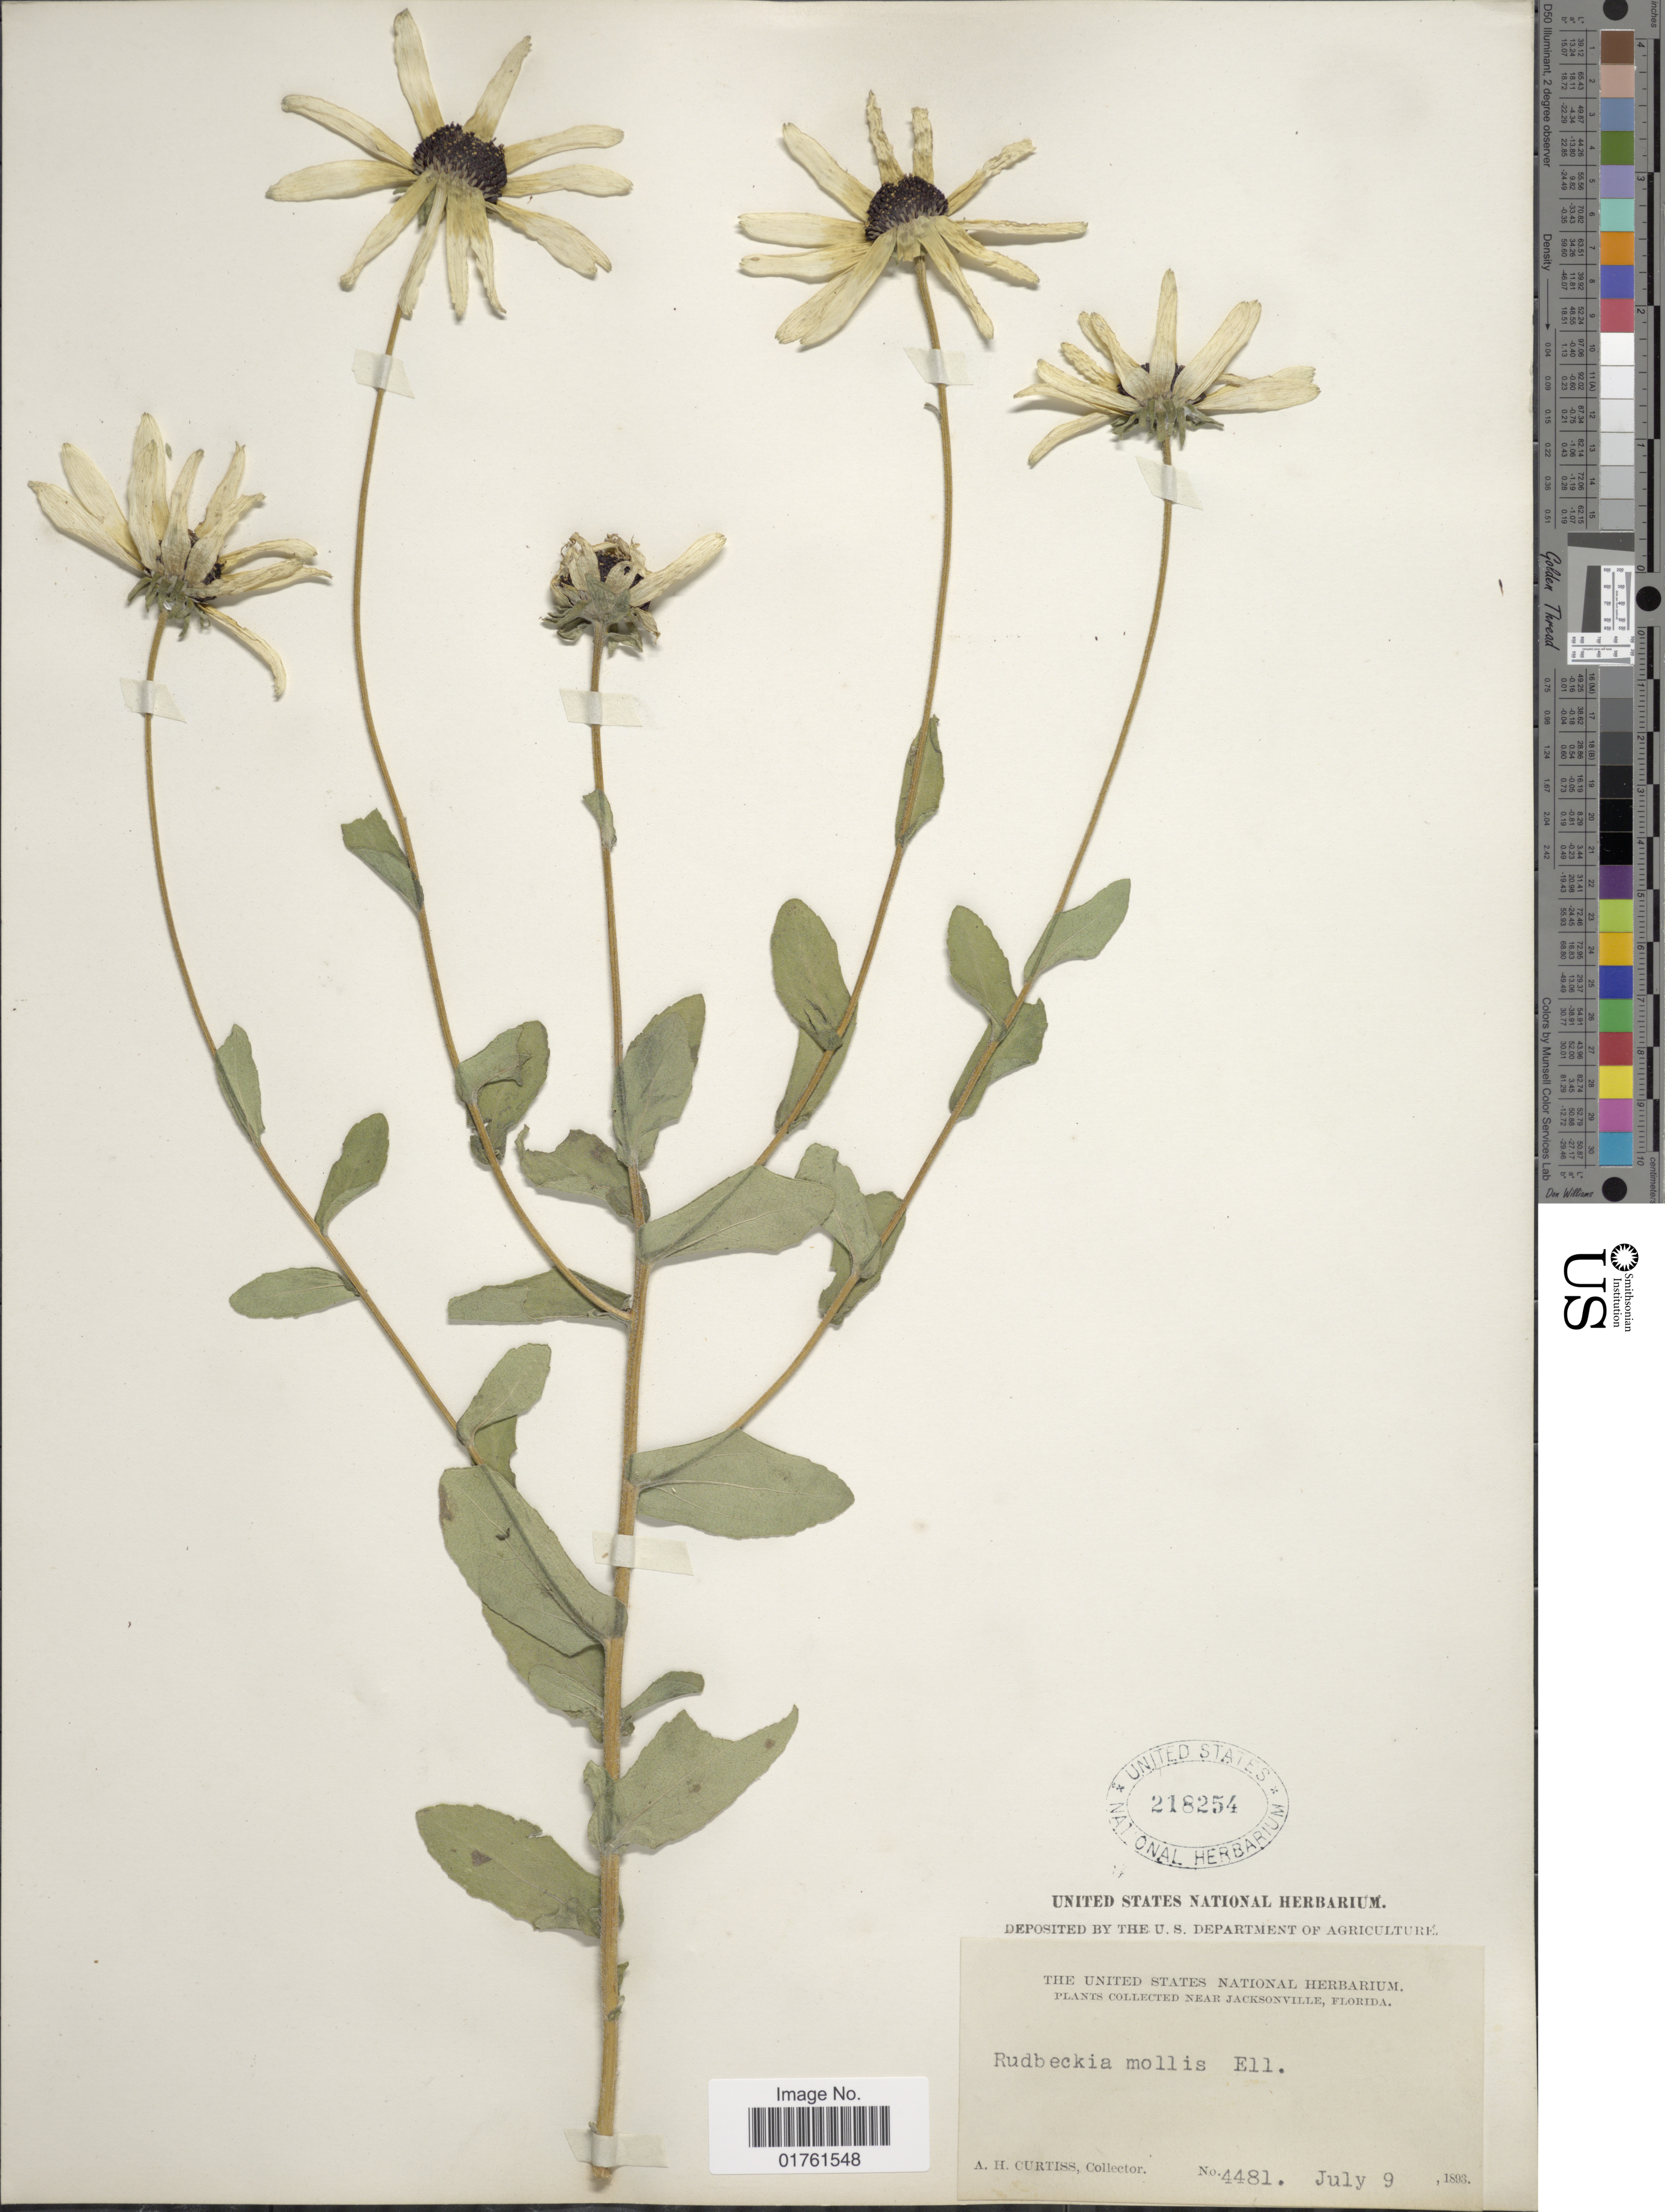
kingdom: Plantae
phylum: Tracheophyta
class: Magnoliopsida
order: Asterales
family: Asteraceae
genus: Rudbeckia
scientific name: Rudbeckia mollis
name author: Elliott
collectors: A. H. Curtiss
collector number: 4481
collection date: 1893-07-09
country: United States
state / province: Florida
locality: Near Jacksonville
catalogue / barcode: US 218254